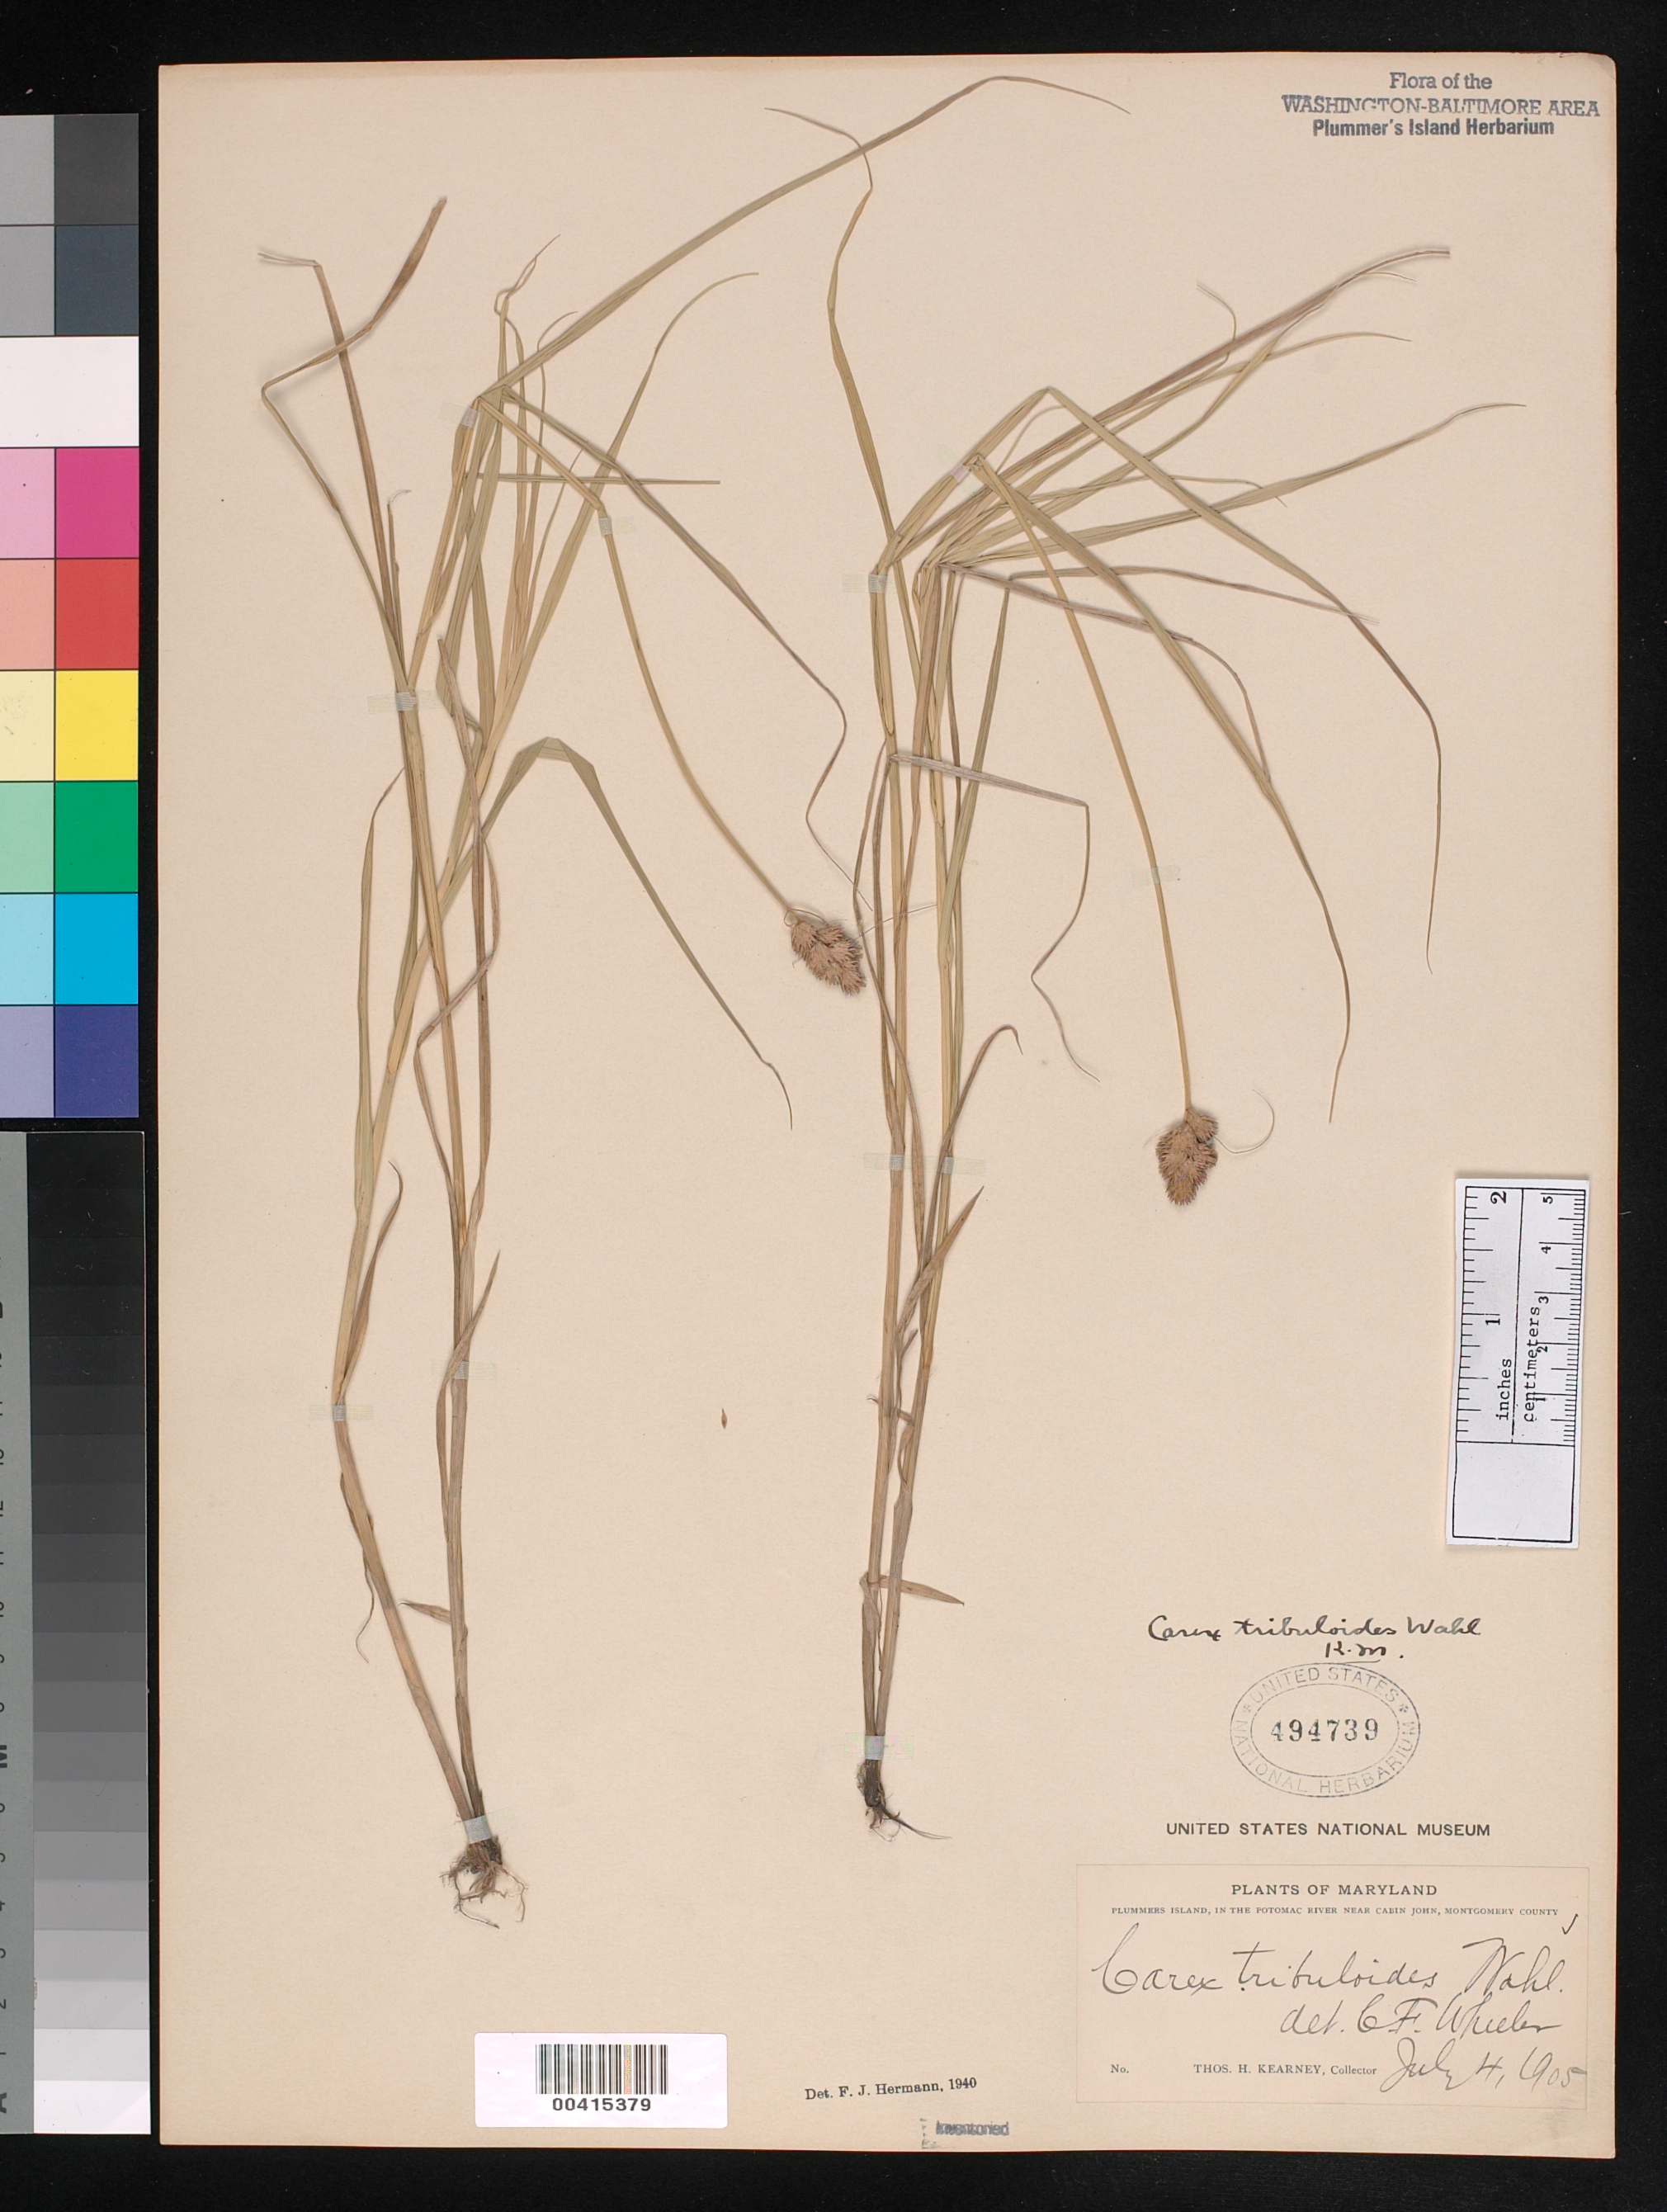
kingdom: Plantae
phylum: Tracheophyta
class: Liliopsida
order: Poales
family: Cyperaceae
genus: Carex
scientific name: Carex tribuloides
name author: Wahlenb.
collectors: T. H. Kearney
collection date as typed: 04 Jul 1905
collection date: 1905-07-04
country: United States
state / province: Maryland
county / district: Montgomery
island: Plummers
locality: Plummer's Island Plummers Island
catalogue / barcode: US 494739